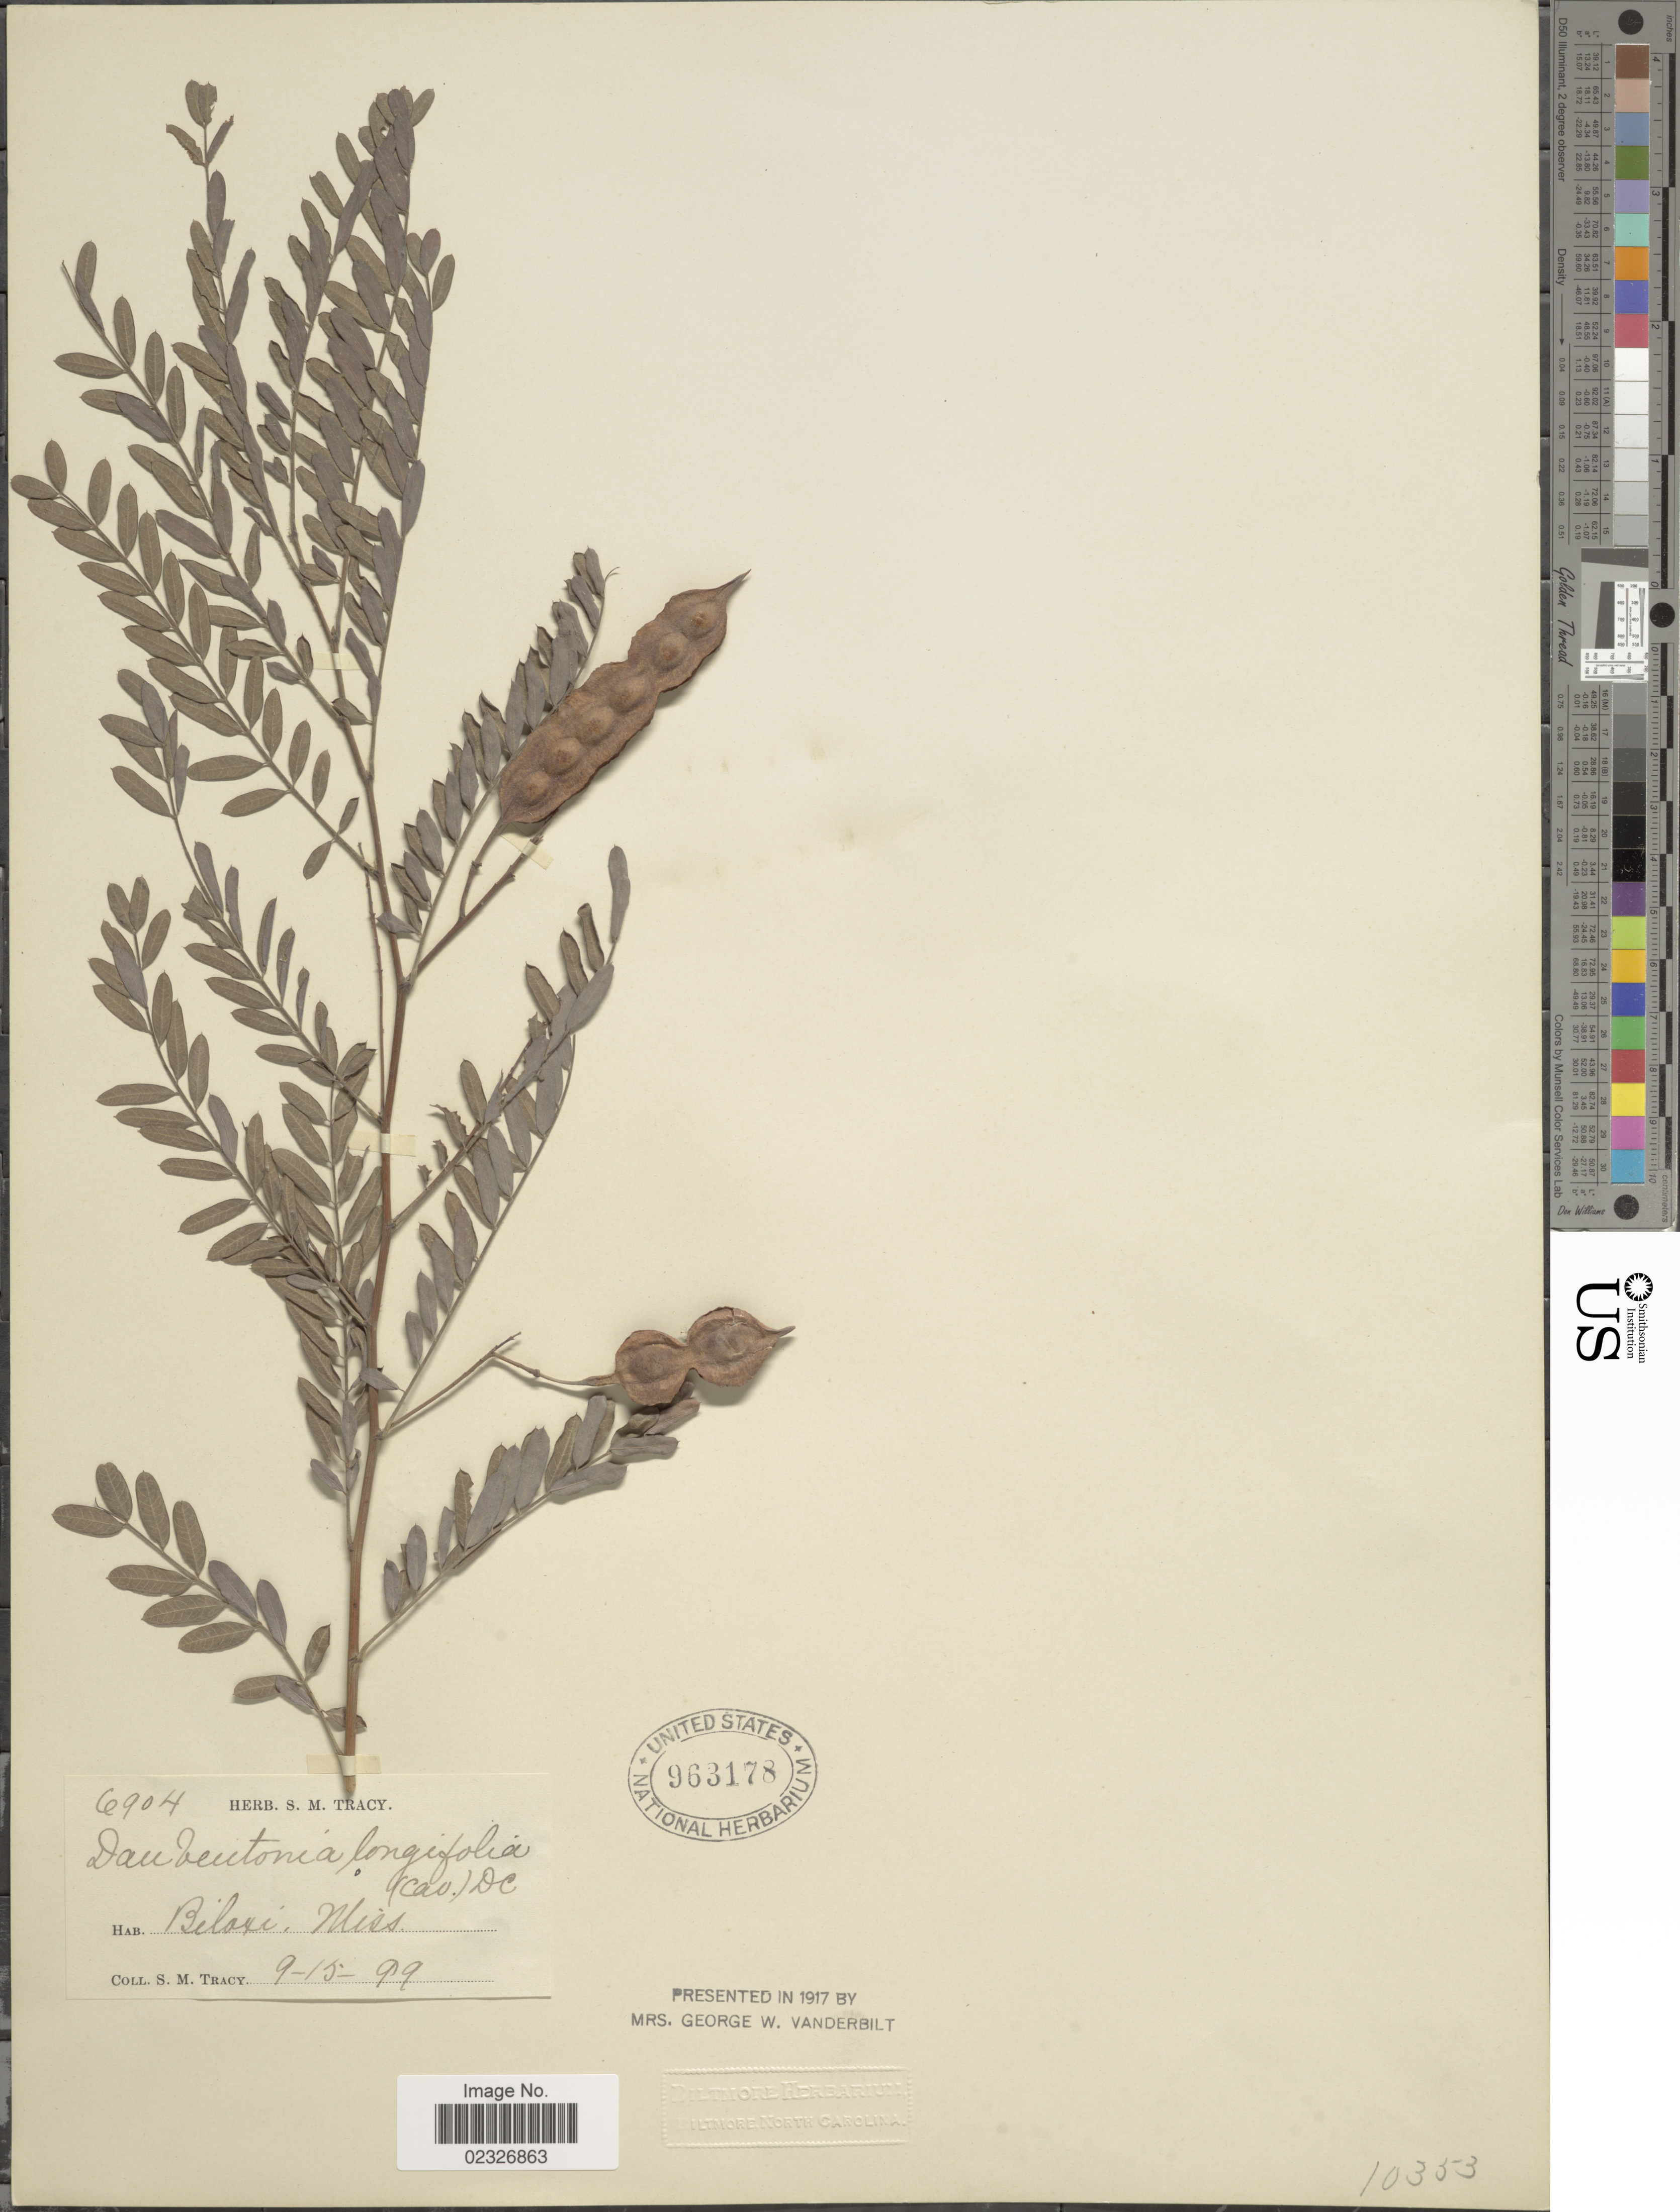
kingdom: Plantae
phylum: Tracheophyta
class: Magnoliopsida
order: Fabales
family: Fabaceae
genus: Sesbania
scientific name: Sesbania drummondii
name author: (Rydb.) Cory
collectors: S. M. Tracy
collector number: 6904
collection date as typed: Transcribed d/m/y: 15/9/99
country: United States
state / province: Mississippi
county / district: Harrison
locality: Biloxi, Miss.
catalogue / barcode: US 963178